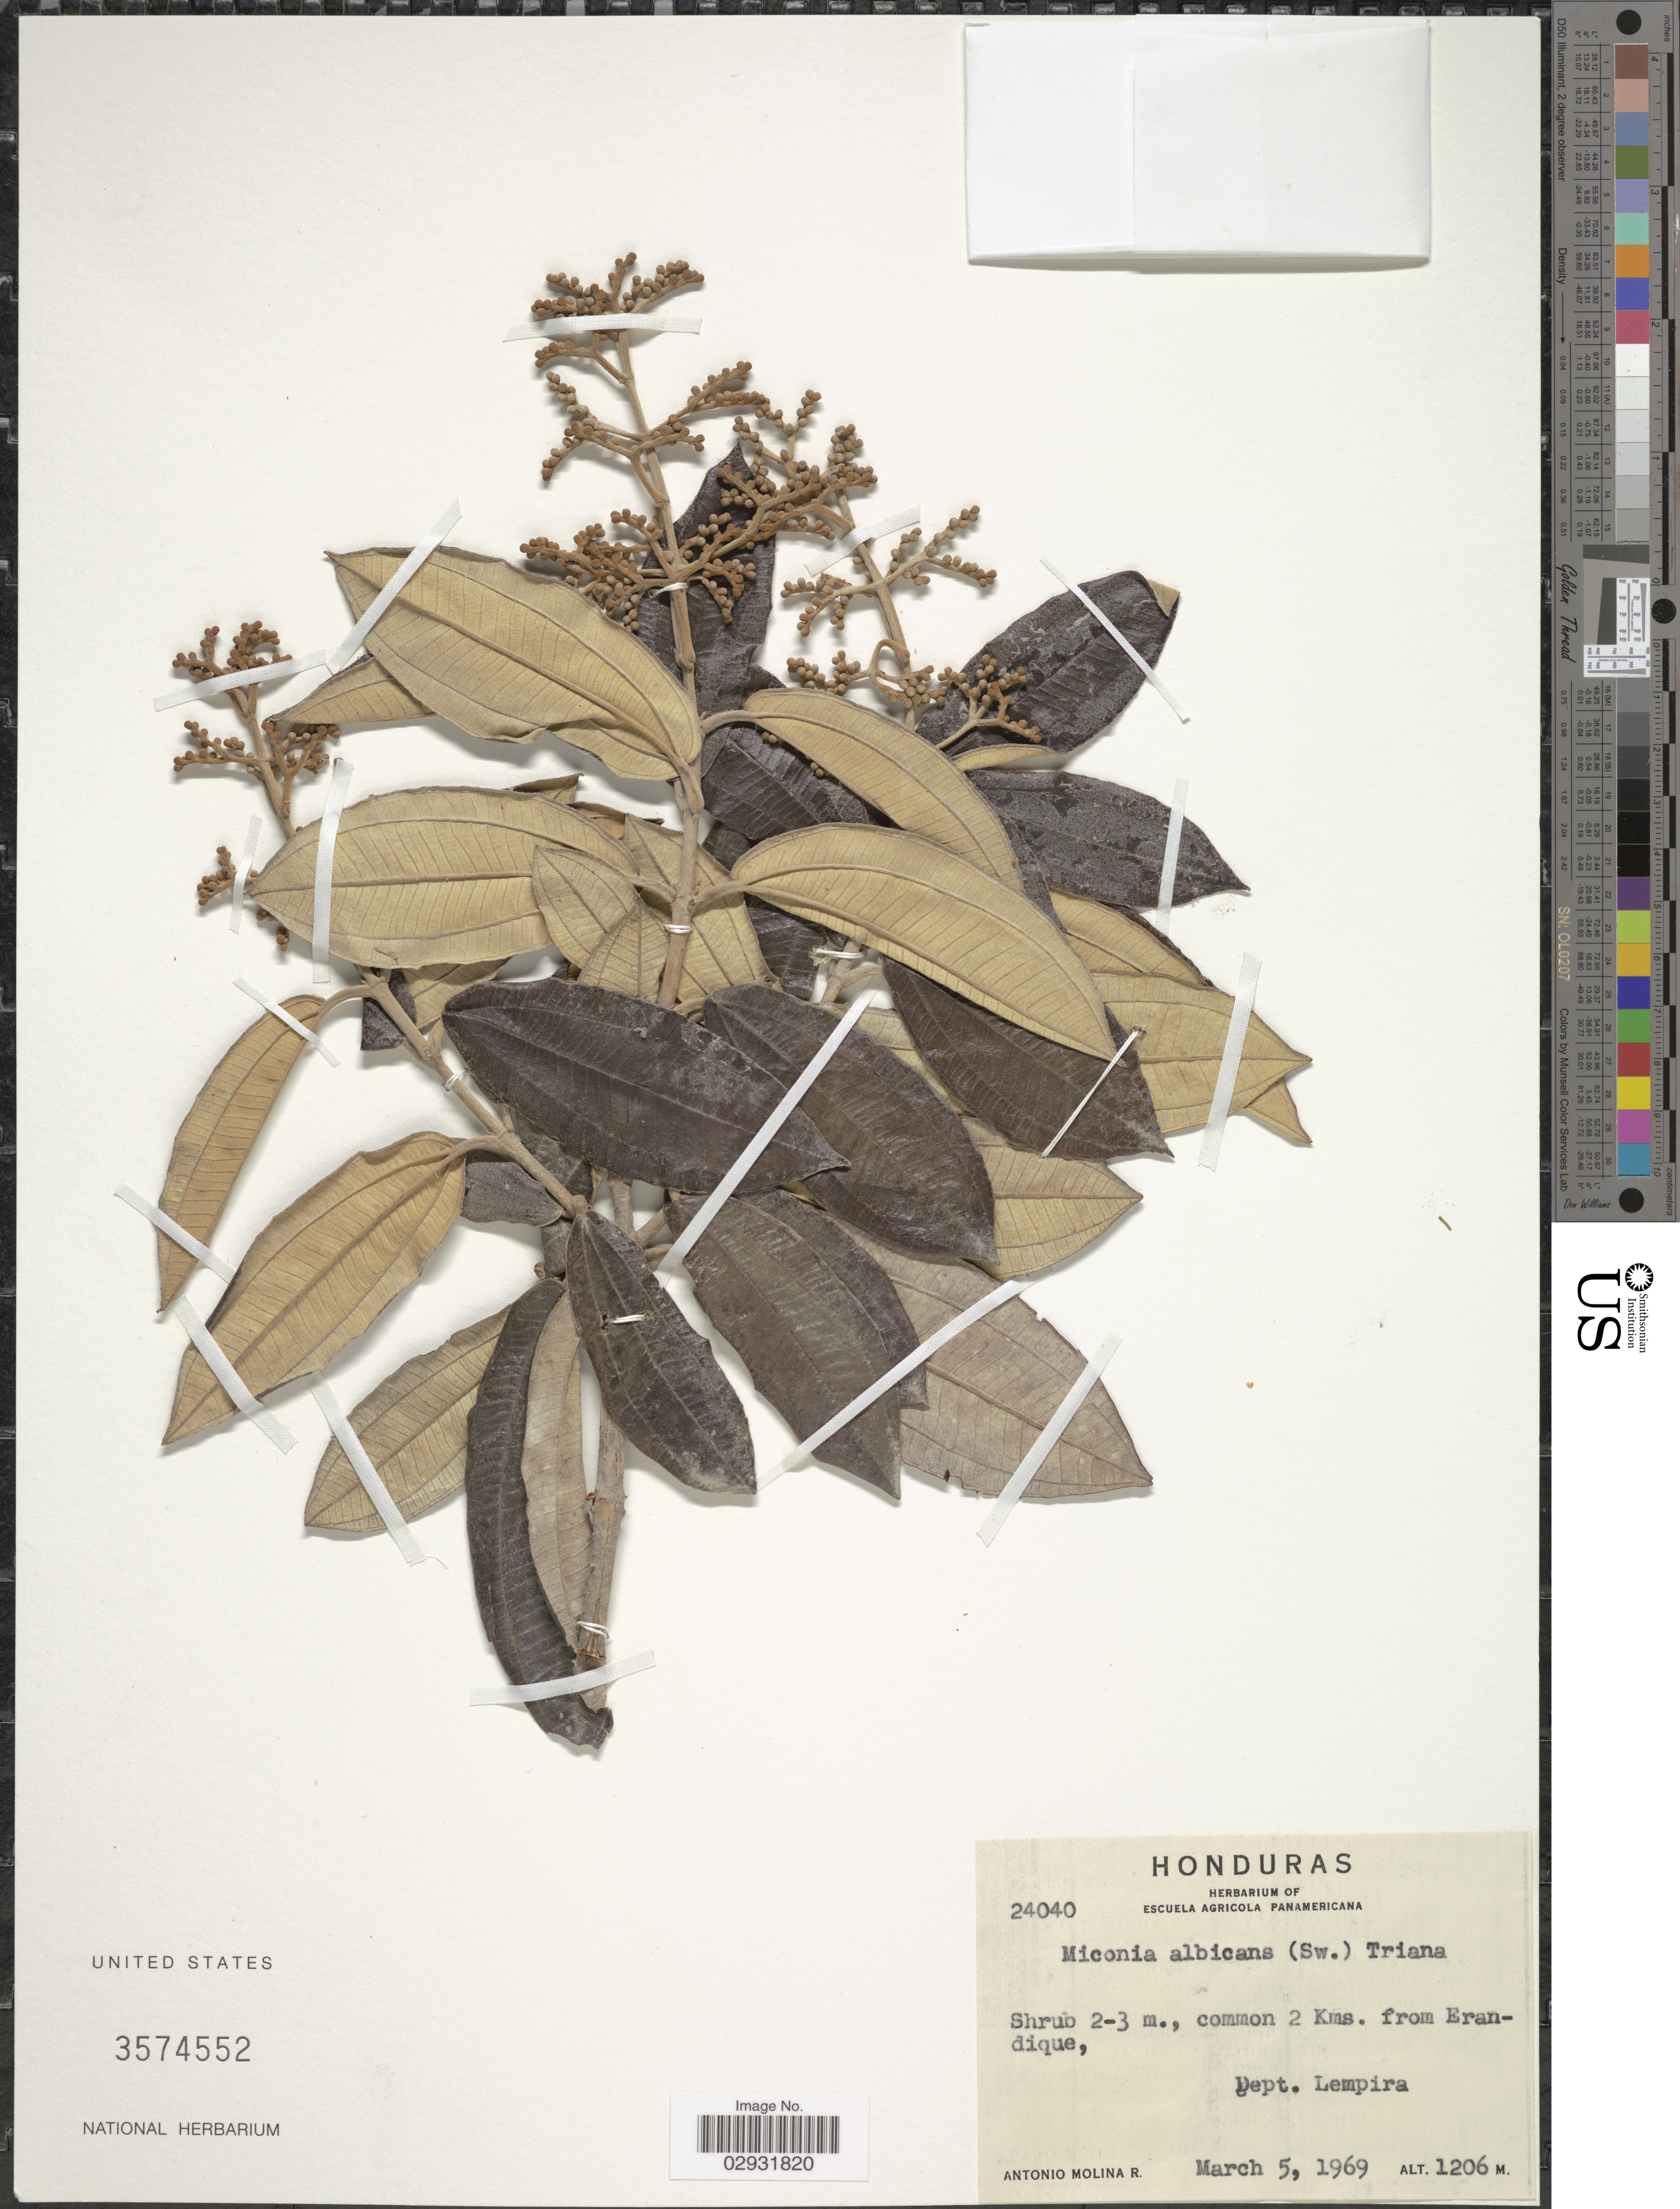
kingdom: Plantae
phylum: Tracheophyta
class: Magnoliopsida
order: Myrtales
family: Melastomataceae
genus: Miconia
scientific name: Miconia albicans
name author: (Sw.) Steud.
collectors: A. Molina R.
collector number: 24040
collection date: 1969-03-05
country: Honduras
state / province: Lempira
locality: Common 2 Kms. from Brandique, Dept. Lempira.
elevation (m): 1206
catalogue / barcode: US 3574552